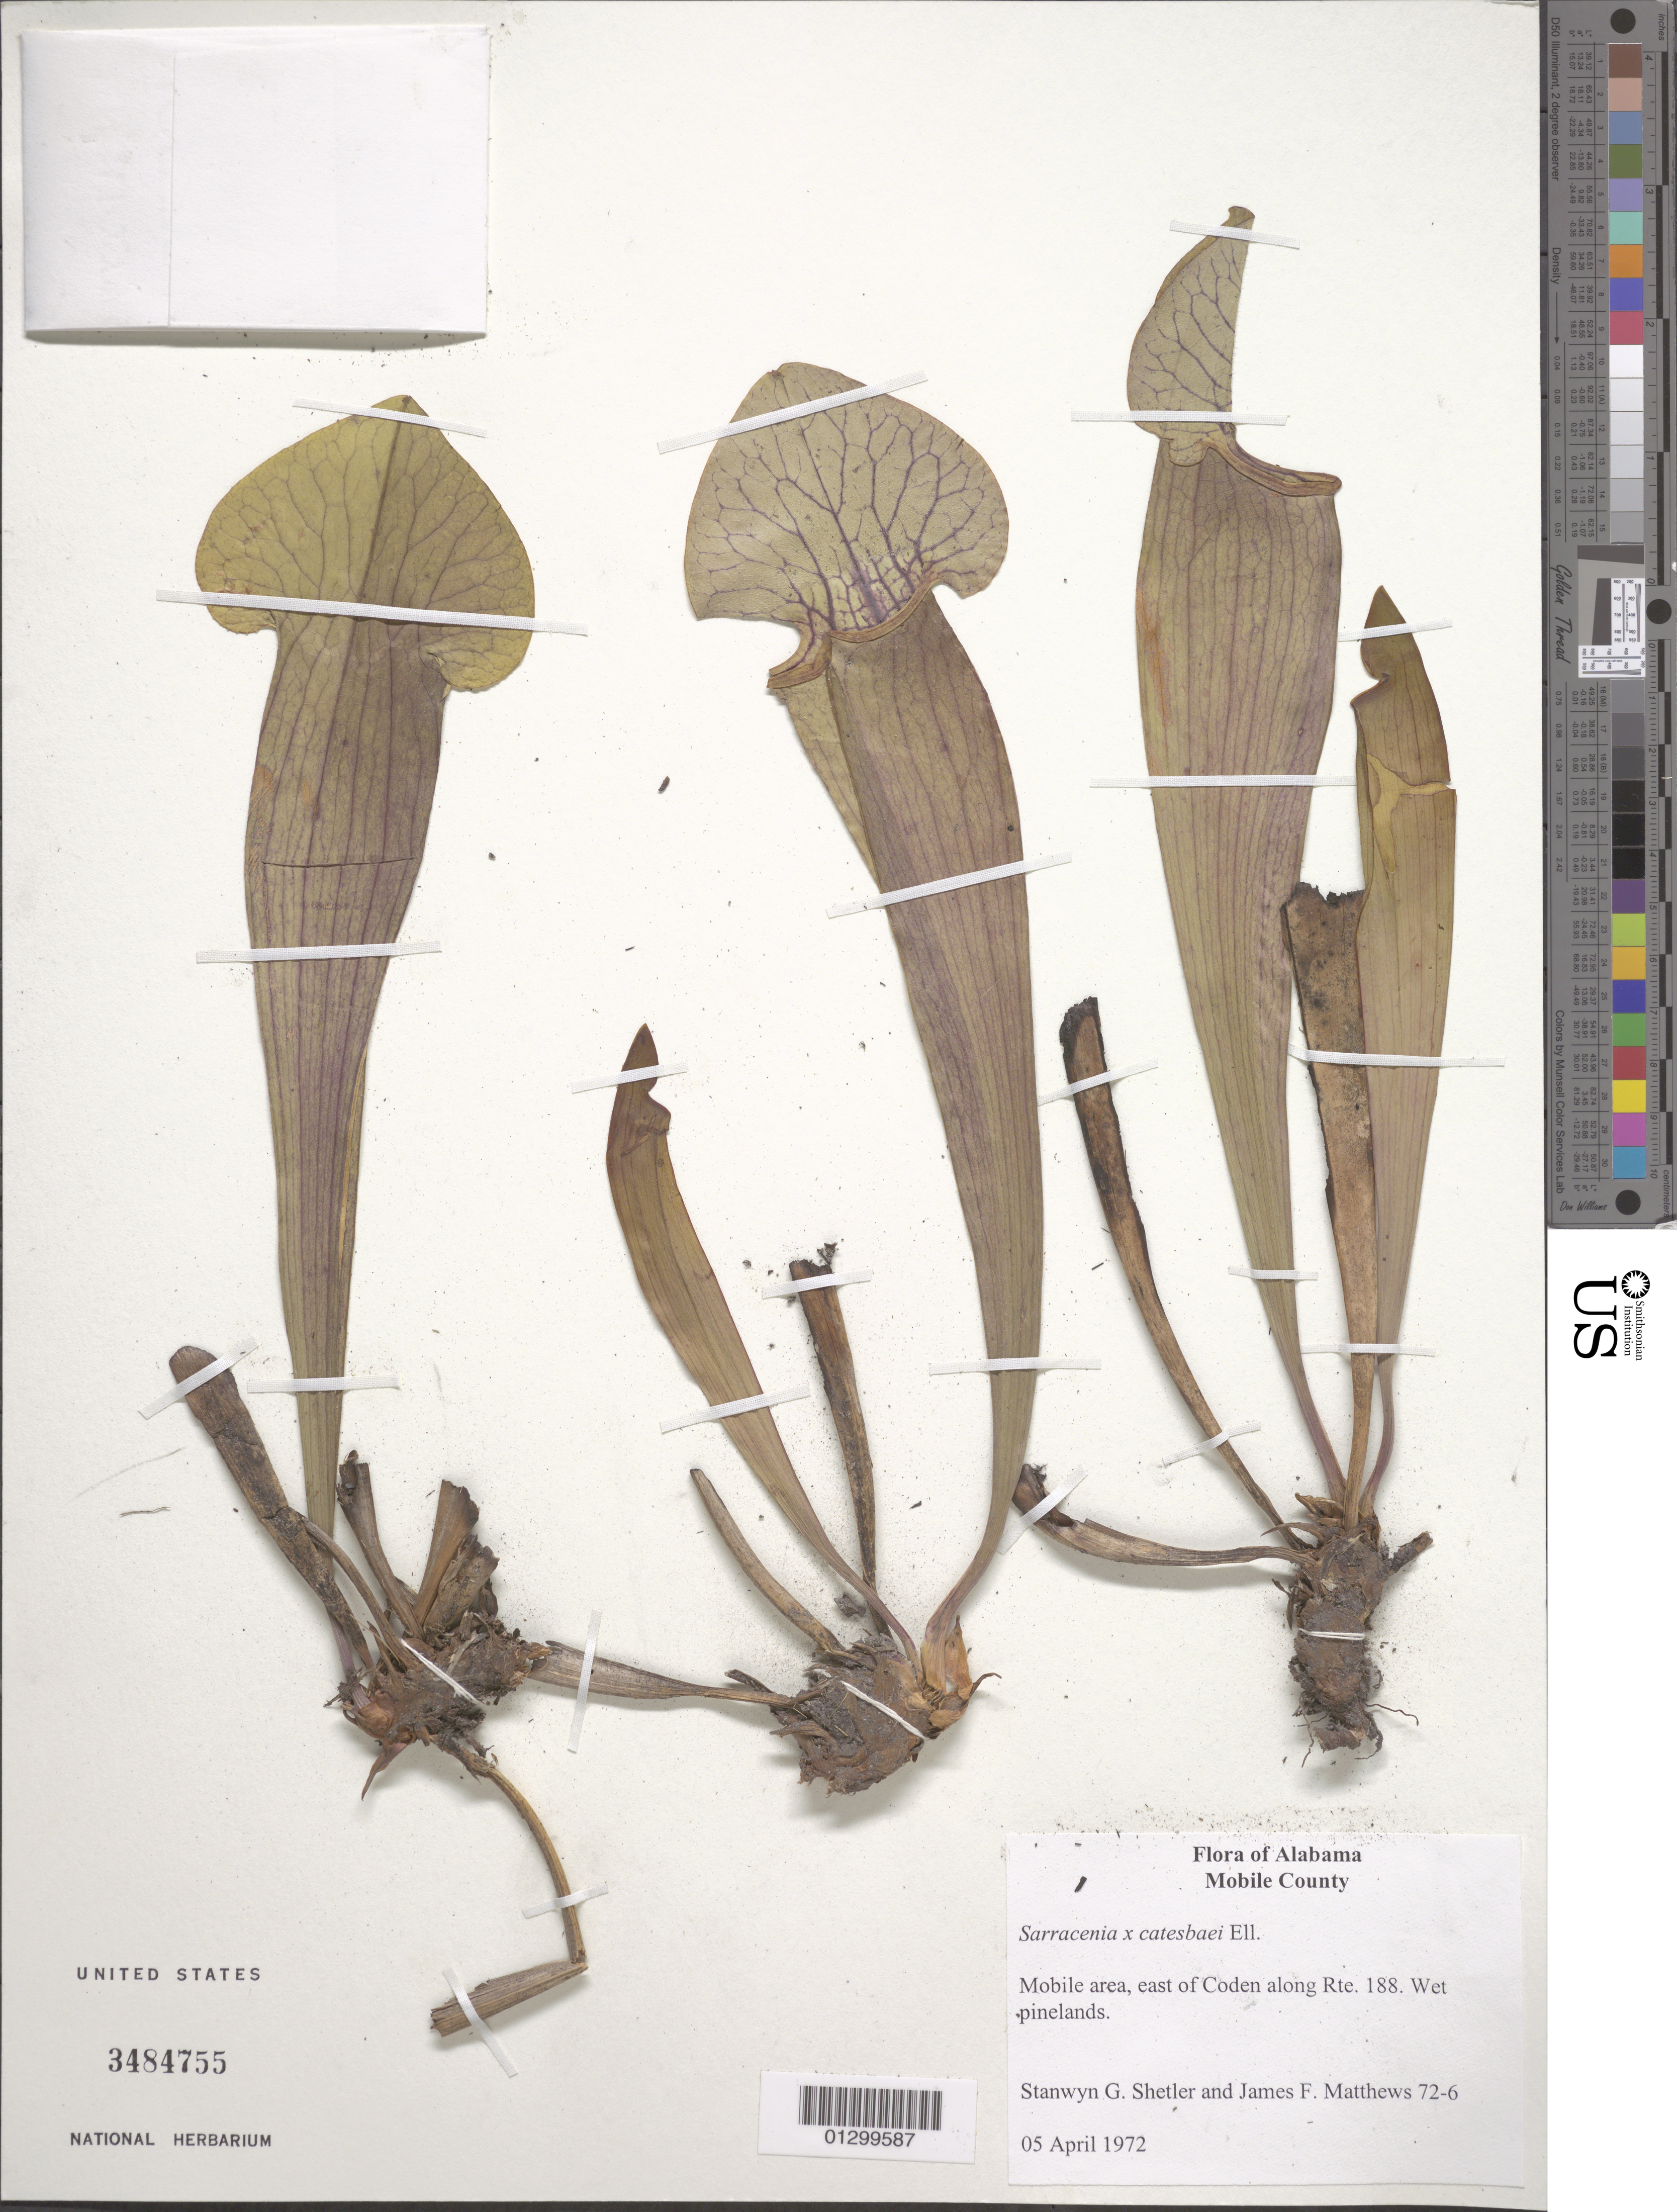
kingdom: Plantae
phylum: Tracheophyta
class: Magnoliopsida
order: Ericales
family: Sarraceniaceae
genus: Sarracenia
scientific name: Sarracenia catesbaei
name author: Elliott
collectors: S. Shetler & J. F. Matthews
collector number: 72-6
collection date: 1972-04-05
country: United States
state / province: Alabama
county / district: Mobile County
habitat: Wet pinelands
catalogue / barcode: US 3484755